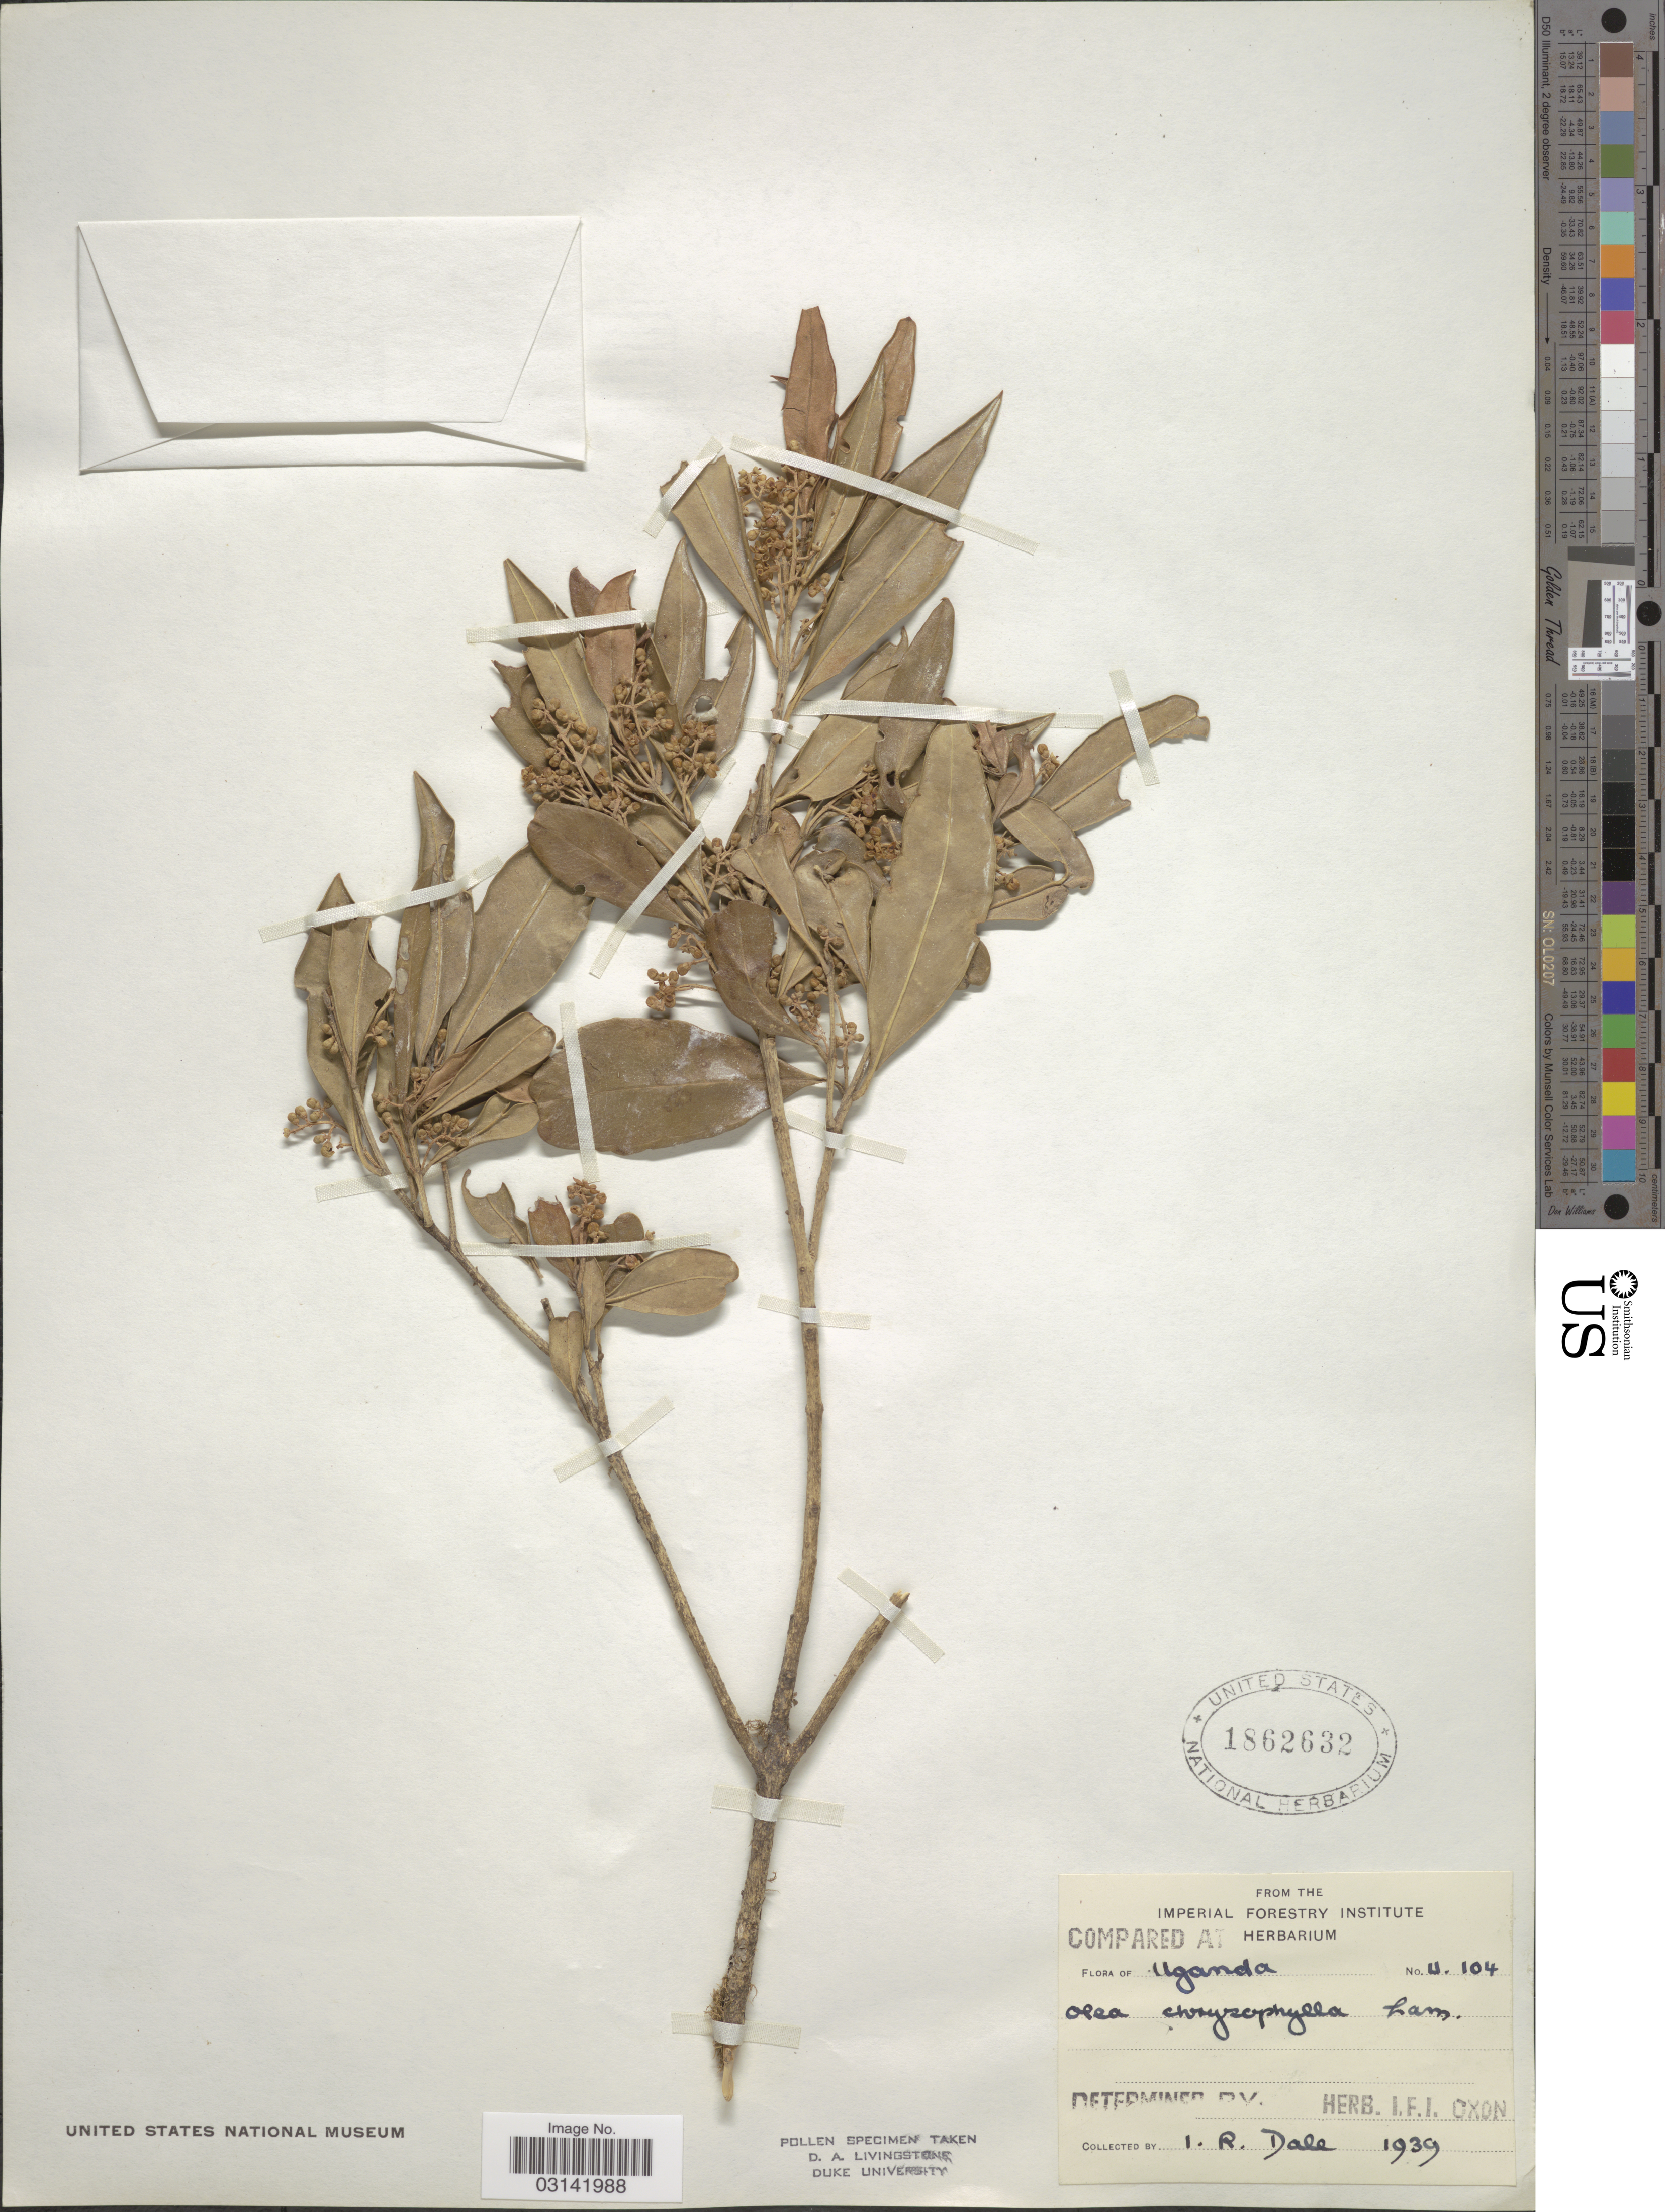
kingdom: Plantae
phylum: Tracheophyta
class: Magnoliopsida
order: Lamiales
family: Oleaceae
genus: Olea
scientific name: Olea chrysophylla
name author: Lam.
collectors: I. Dale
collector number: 4104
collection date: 1939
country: Uganda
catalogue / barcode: US 1862632